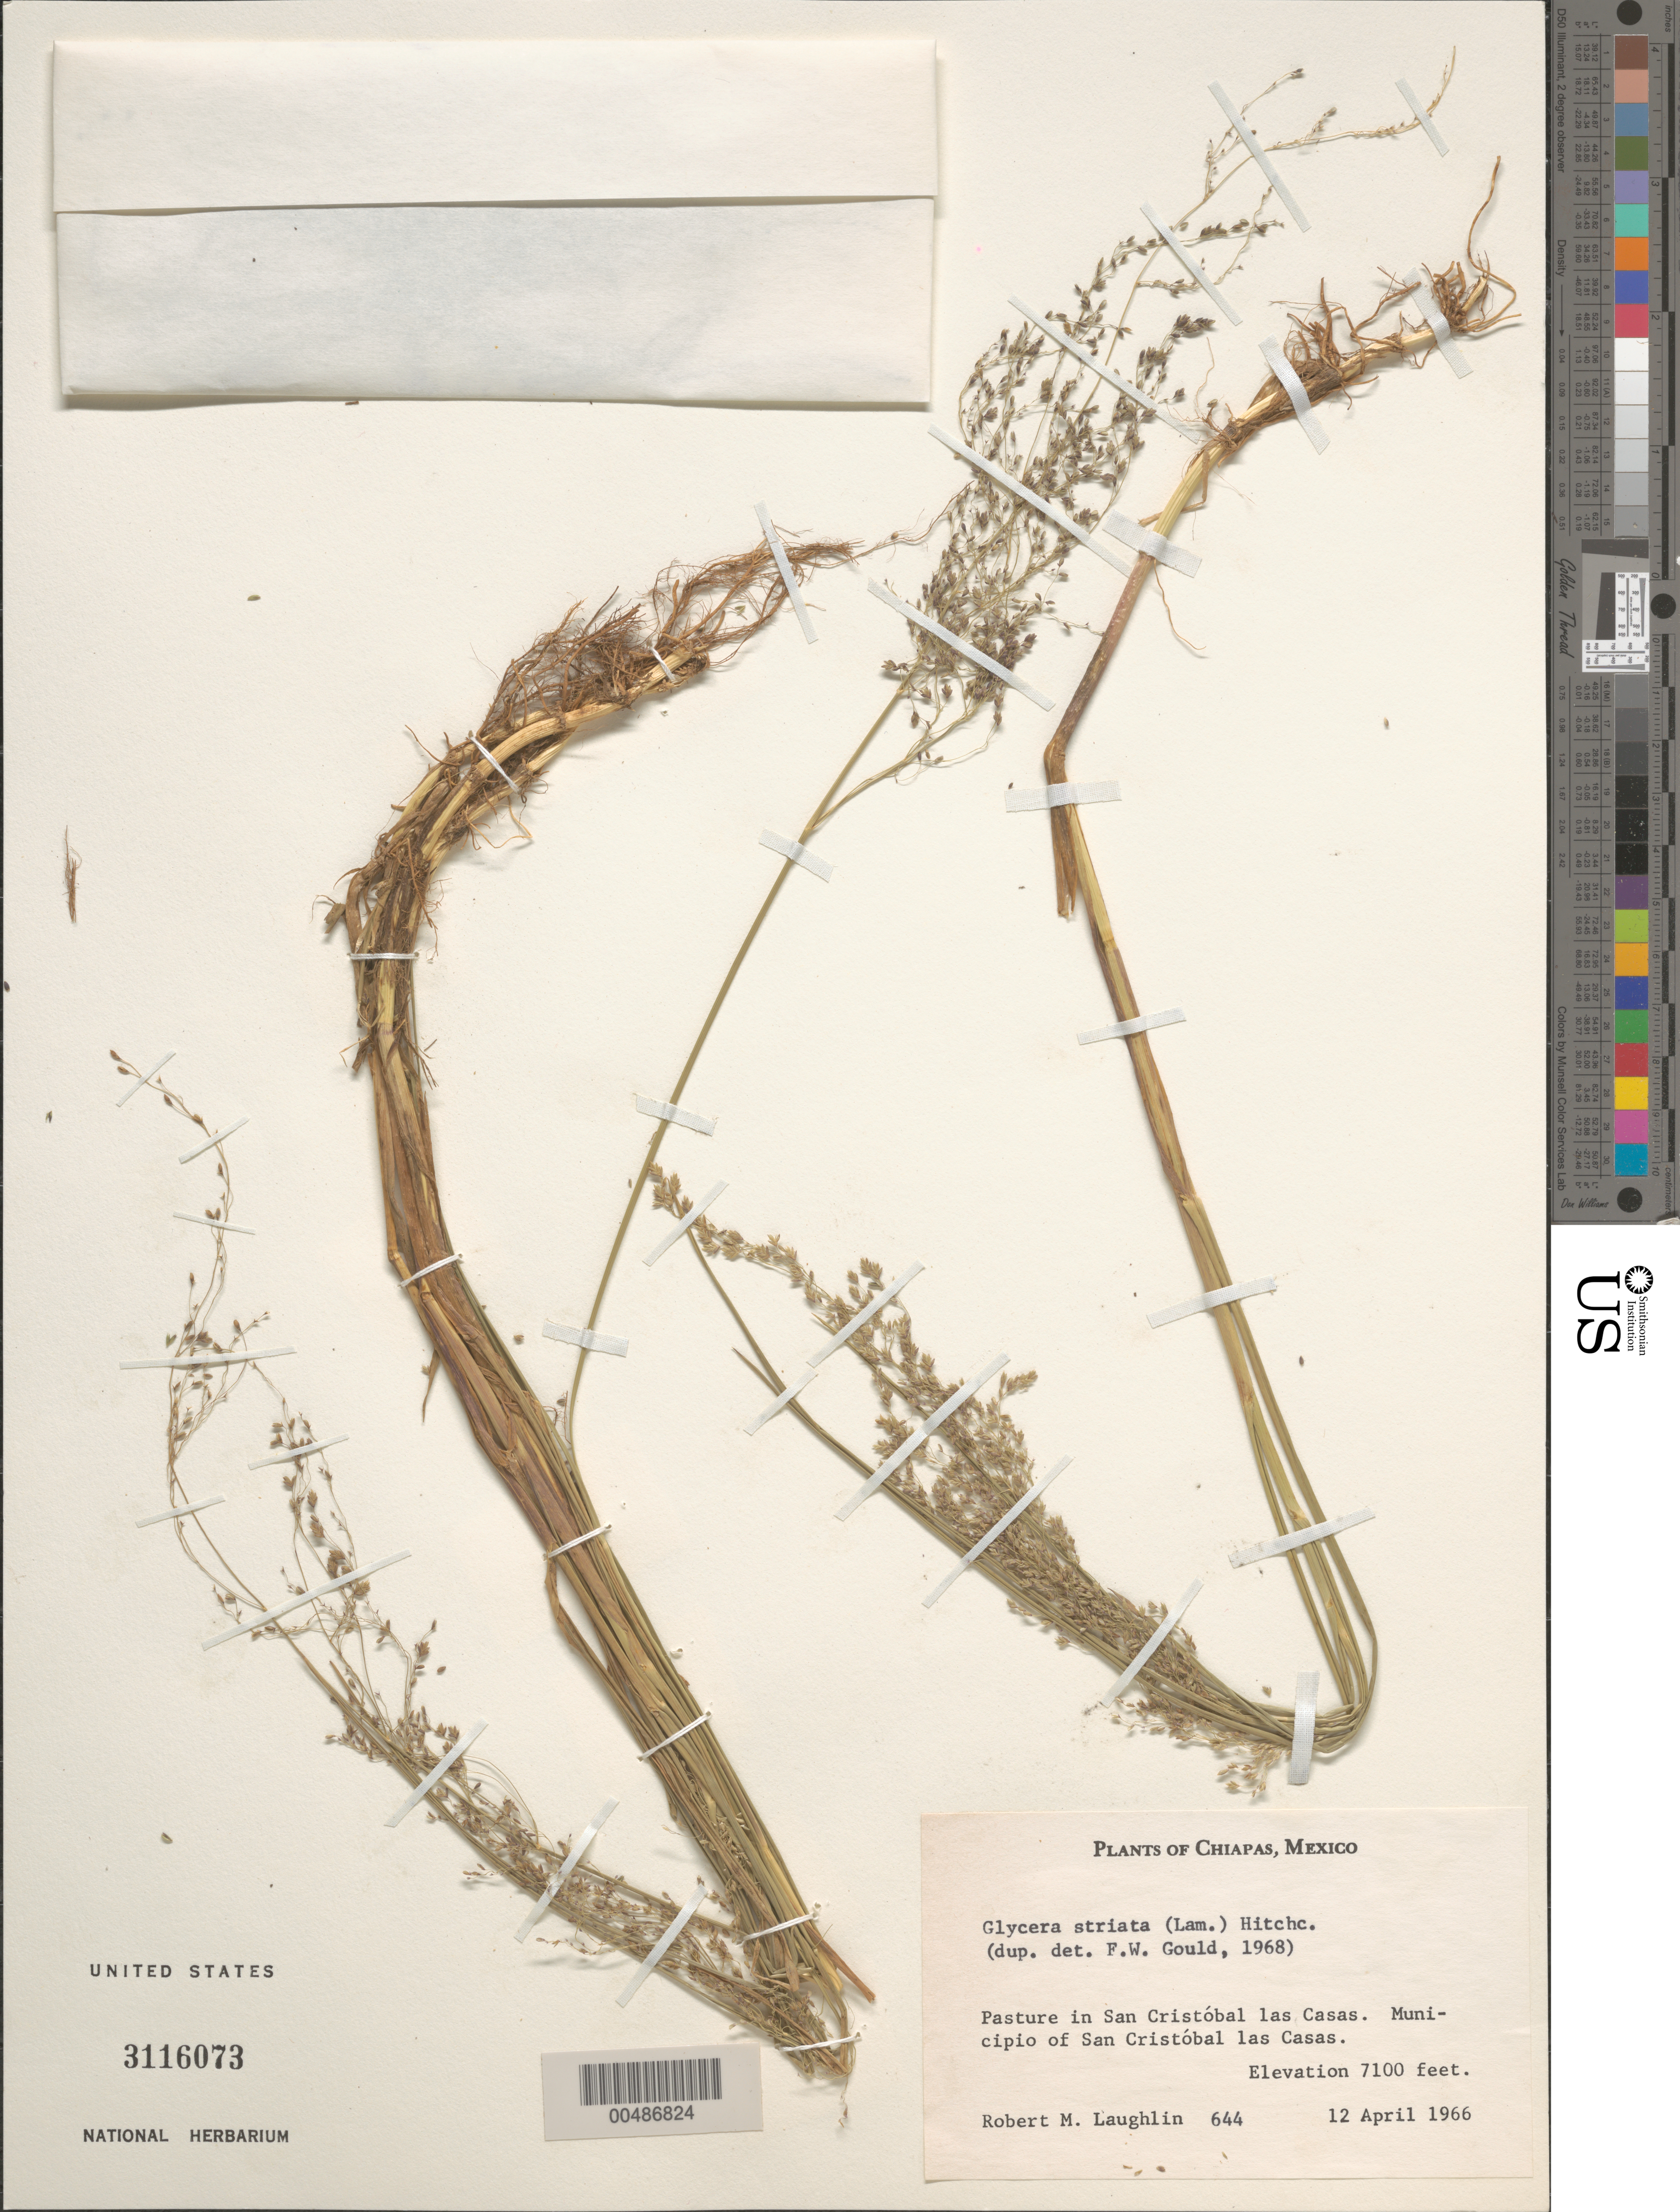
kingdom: Plantae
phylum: Tracheophyta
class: Liliopsida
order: Poales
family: Poaceae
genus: Glyceria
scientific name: Glyceria striata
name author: (Lam.) Hitchc.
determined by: Gould, F. W.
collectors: R. M. Laughlin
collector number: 644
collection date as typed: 12 Apr 1966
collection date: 1966-04-12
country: Mexico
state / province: Chihuahua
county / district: San Cristóbal Las Casas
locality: in San Cristóbal las Casas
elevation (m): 2164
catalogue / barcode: US 3116073